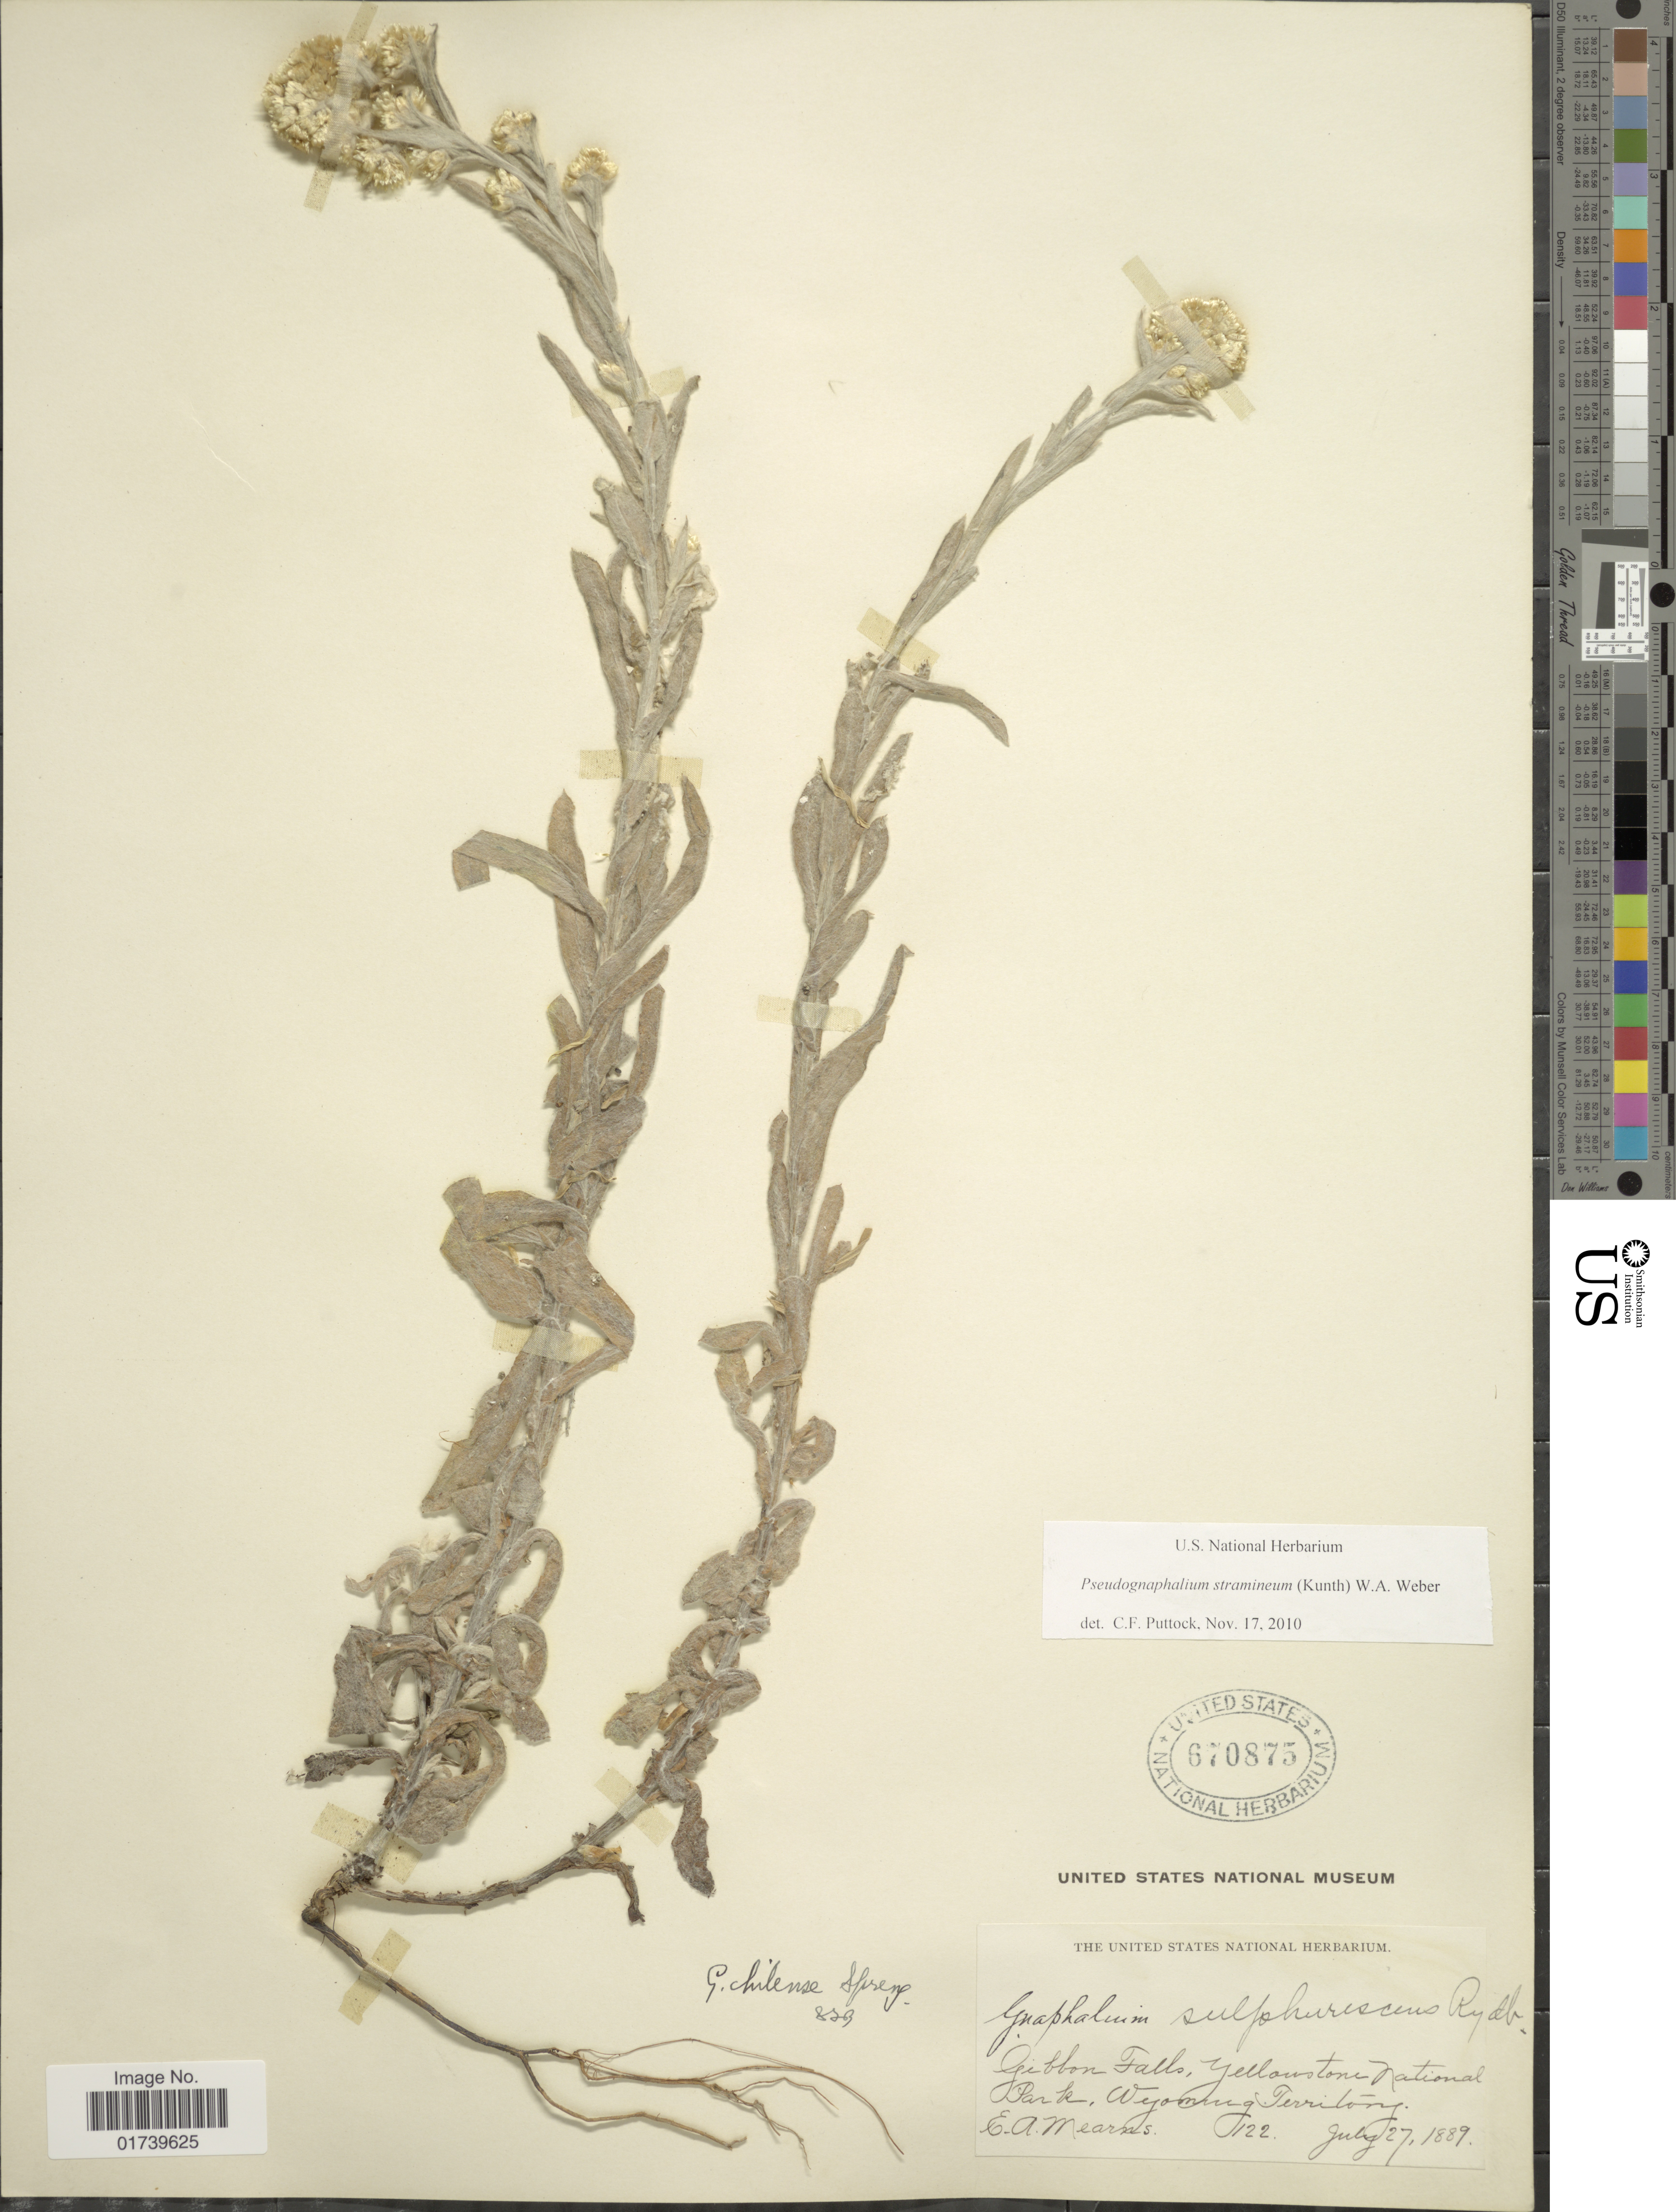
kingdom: Plantae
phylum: Tracheophyta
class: Magnoliopsida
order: Asterales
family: Asteraceae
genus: Pseudognaphalium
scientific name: Pseudognaphalium stramineum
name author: (Kunth) Anderb.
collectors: E. A. Mearns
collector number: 122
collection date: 1889-07-27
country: United States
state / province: Wyoming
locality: Gibbon Falls, Yellowtone National Park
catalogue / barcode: US 670875